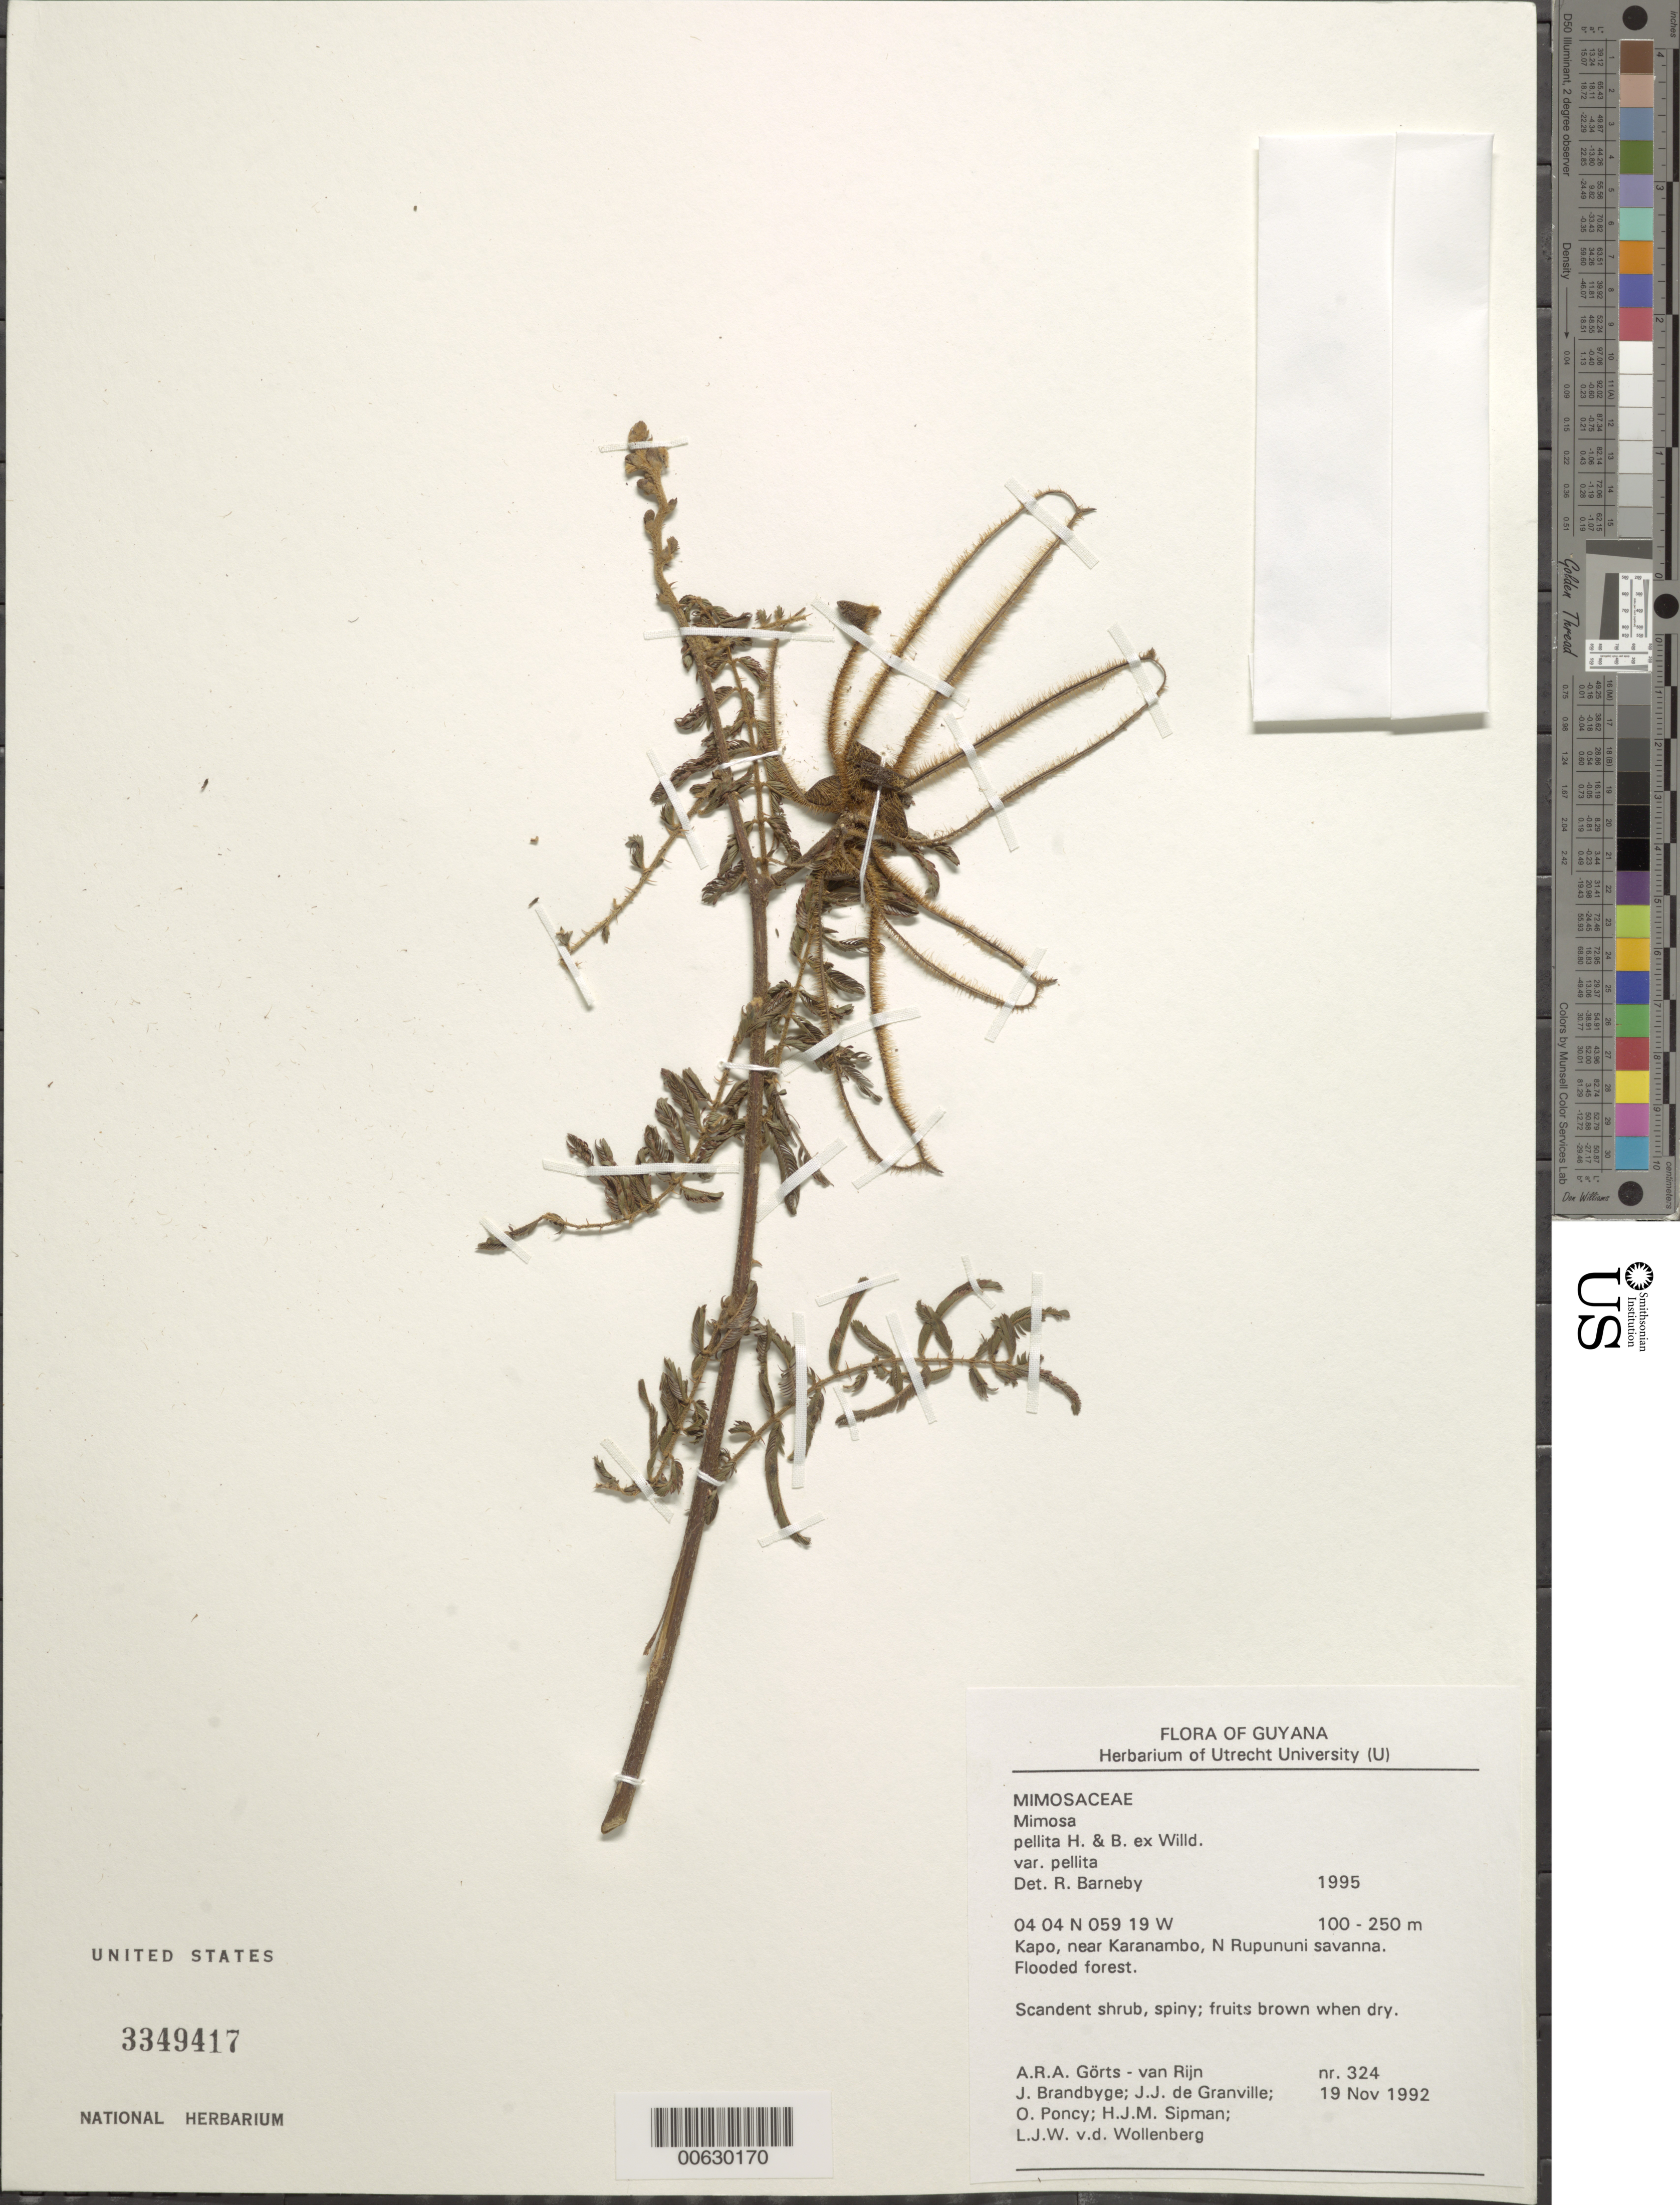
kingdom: Plantae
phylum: Tracheophyta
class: Magnoliopsida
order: Fabales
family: Fabaceae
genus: Mimosa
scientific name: Mimosa pellita var. pellita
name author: Humb. & Bonpl. ex Willd.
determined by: Barneby, Rupert C., (NY)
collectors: A. .R. A. Görts-van Rijn, J. Brandbyge, J.-J. de Granville, O. Poncy, H. J. M. Sipman & L. van der Wollenberg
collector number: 324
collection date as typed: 19-Nov-92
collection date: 1992-11-19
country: Guyana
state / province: U. Takutu-U. Essequibo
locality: Kapo, along trail to Lethem, near Karanambo, N. Rupununi Savanna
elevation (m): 100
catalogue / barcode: US 3349417